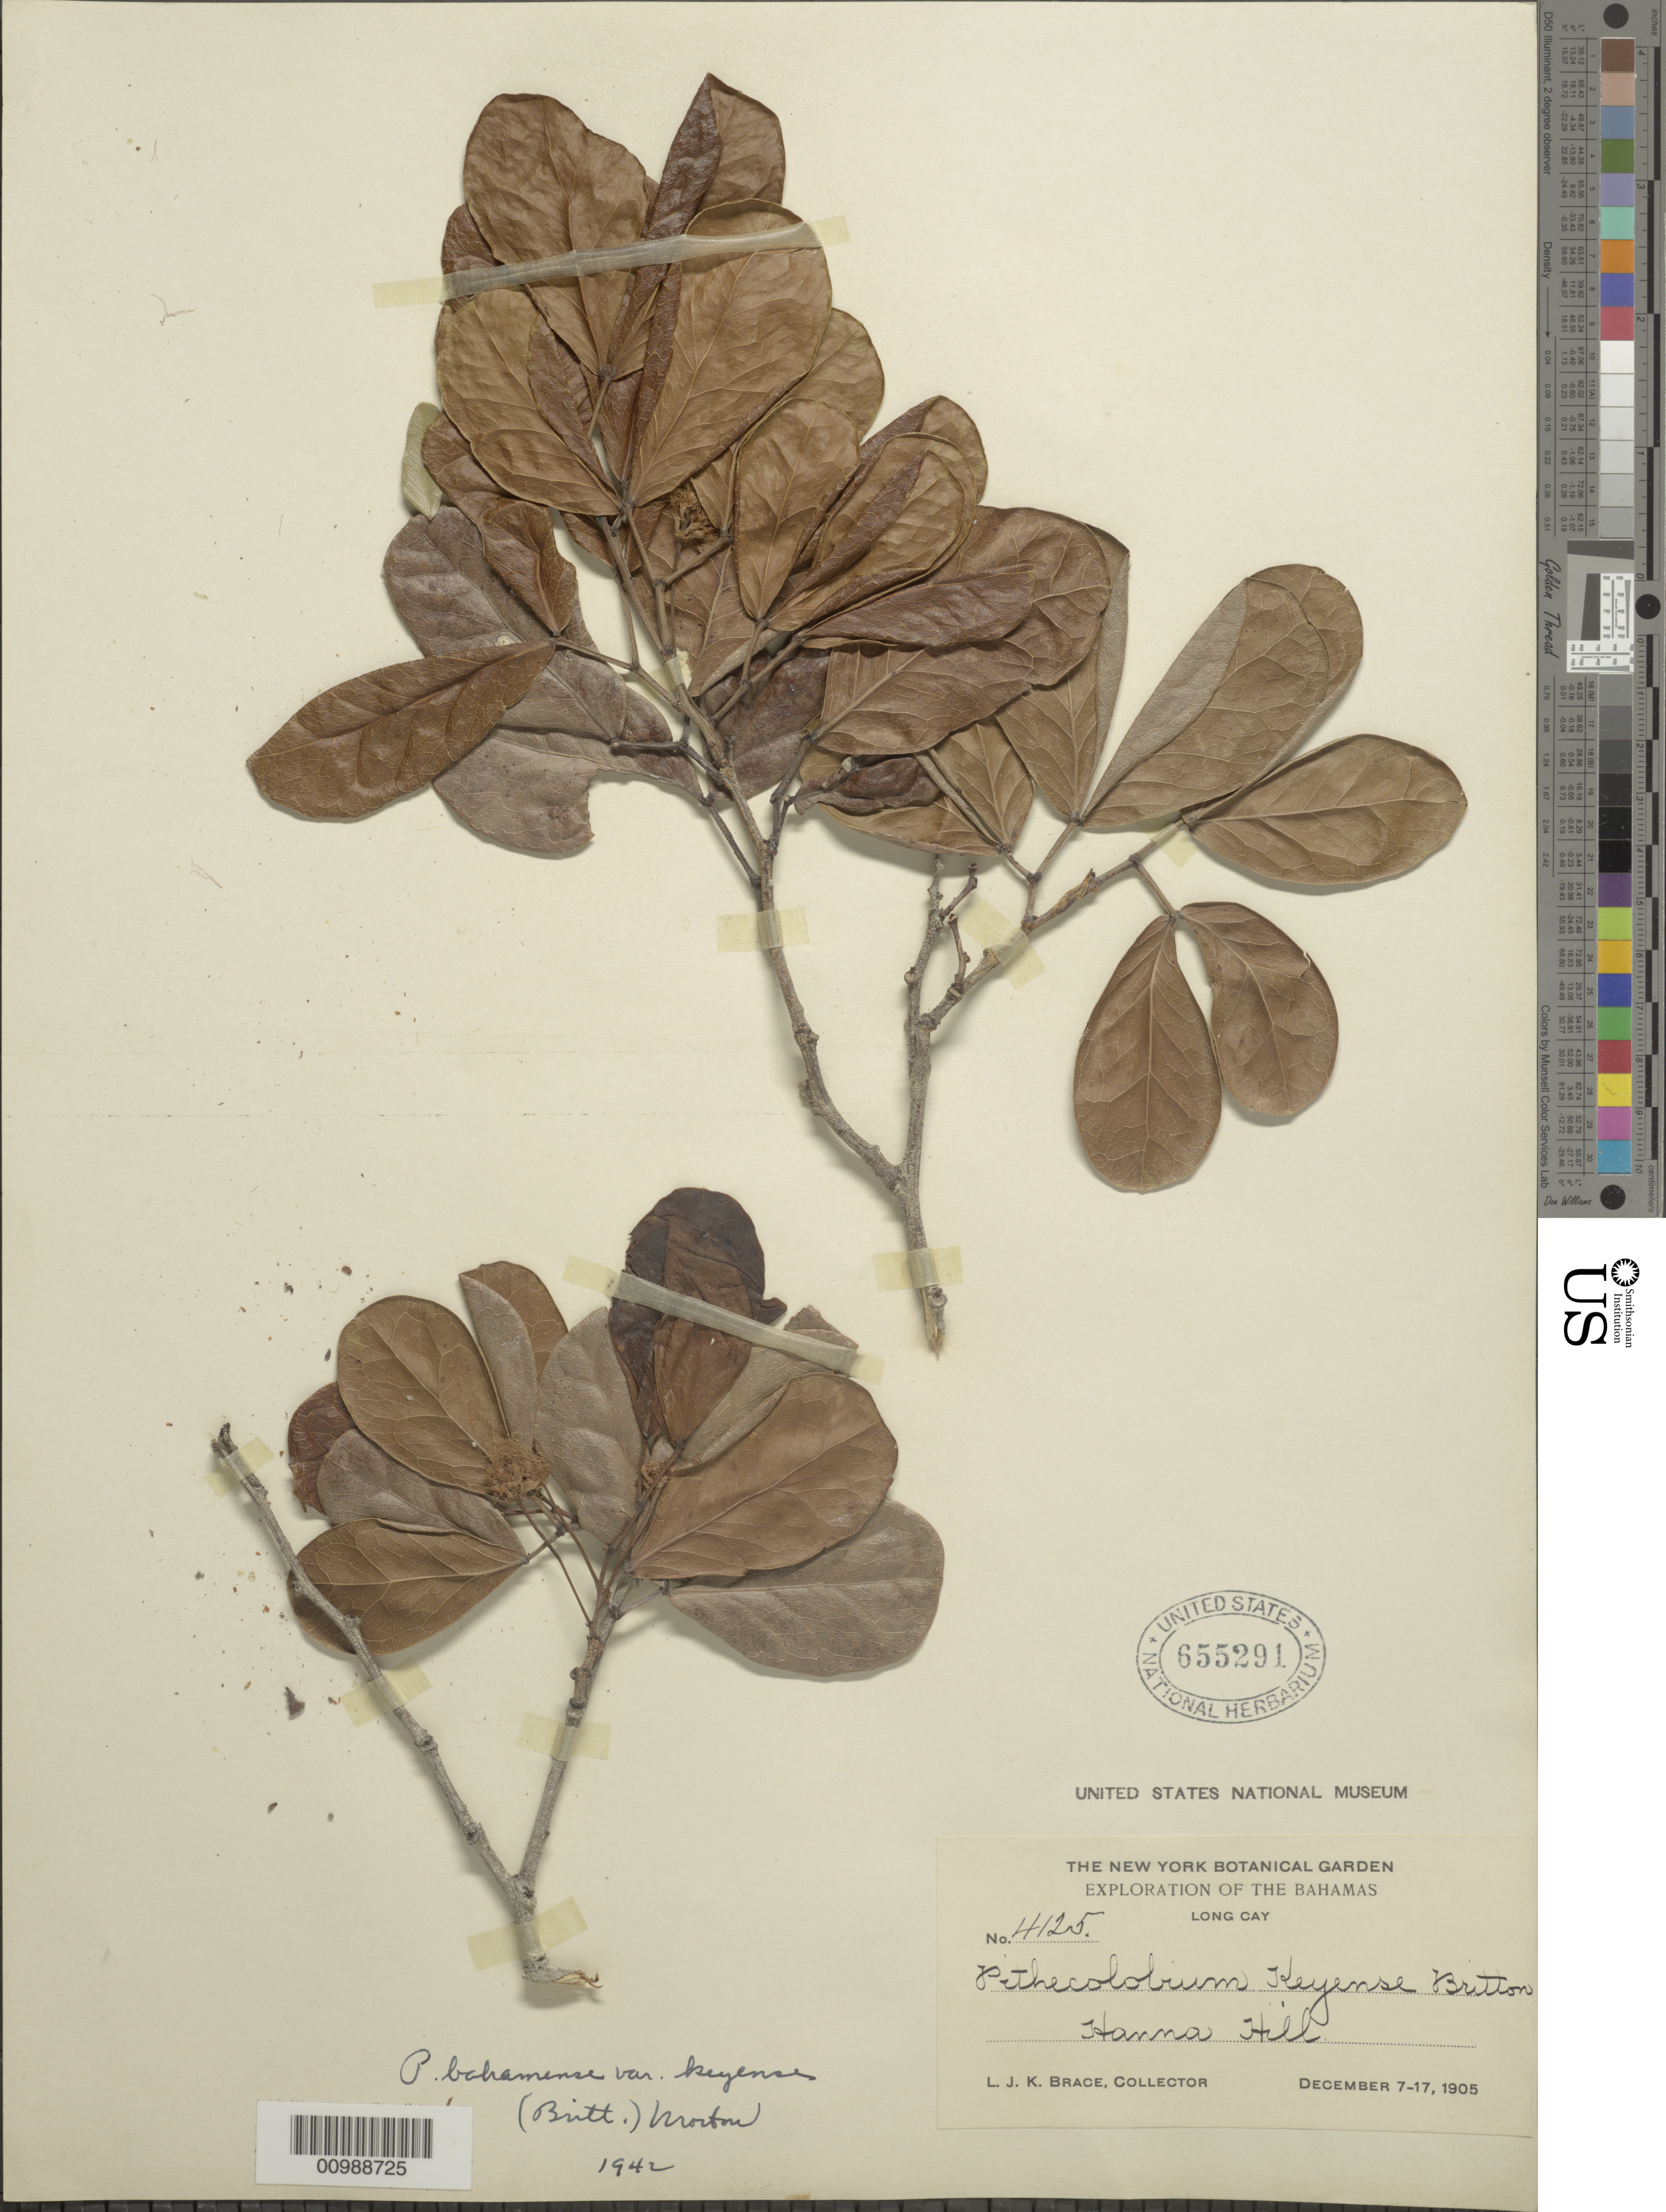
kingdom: Plantae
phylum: Tracheophyta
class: Magnoliopsida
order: Fabales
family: Fabaceae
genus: Pithecellobium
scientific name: Pithecellobium keyense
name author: Britton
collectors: L. J. K. Brace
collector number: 4125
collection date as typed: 07 Dec 1905 to17 Dec 1905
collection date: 1905-12-07/1905-12-17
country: Bahamas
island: Long Cay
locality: Hanna Hill.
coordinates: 0 N, 0 E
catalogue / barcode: US 655291